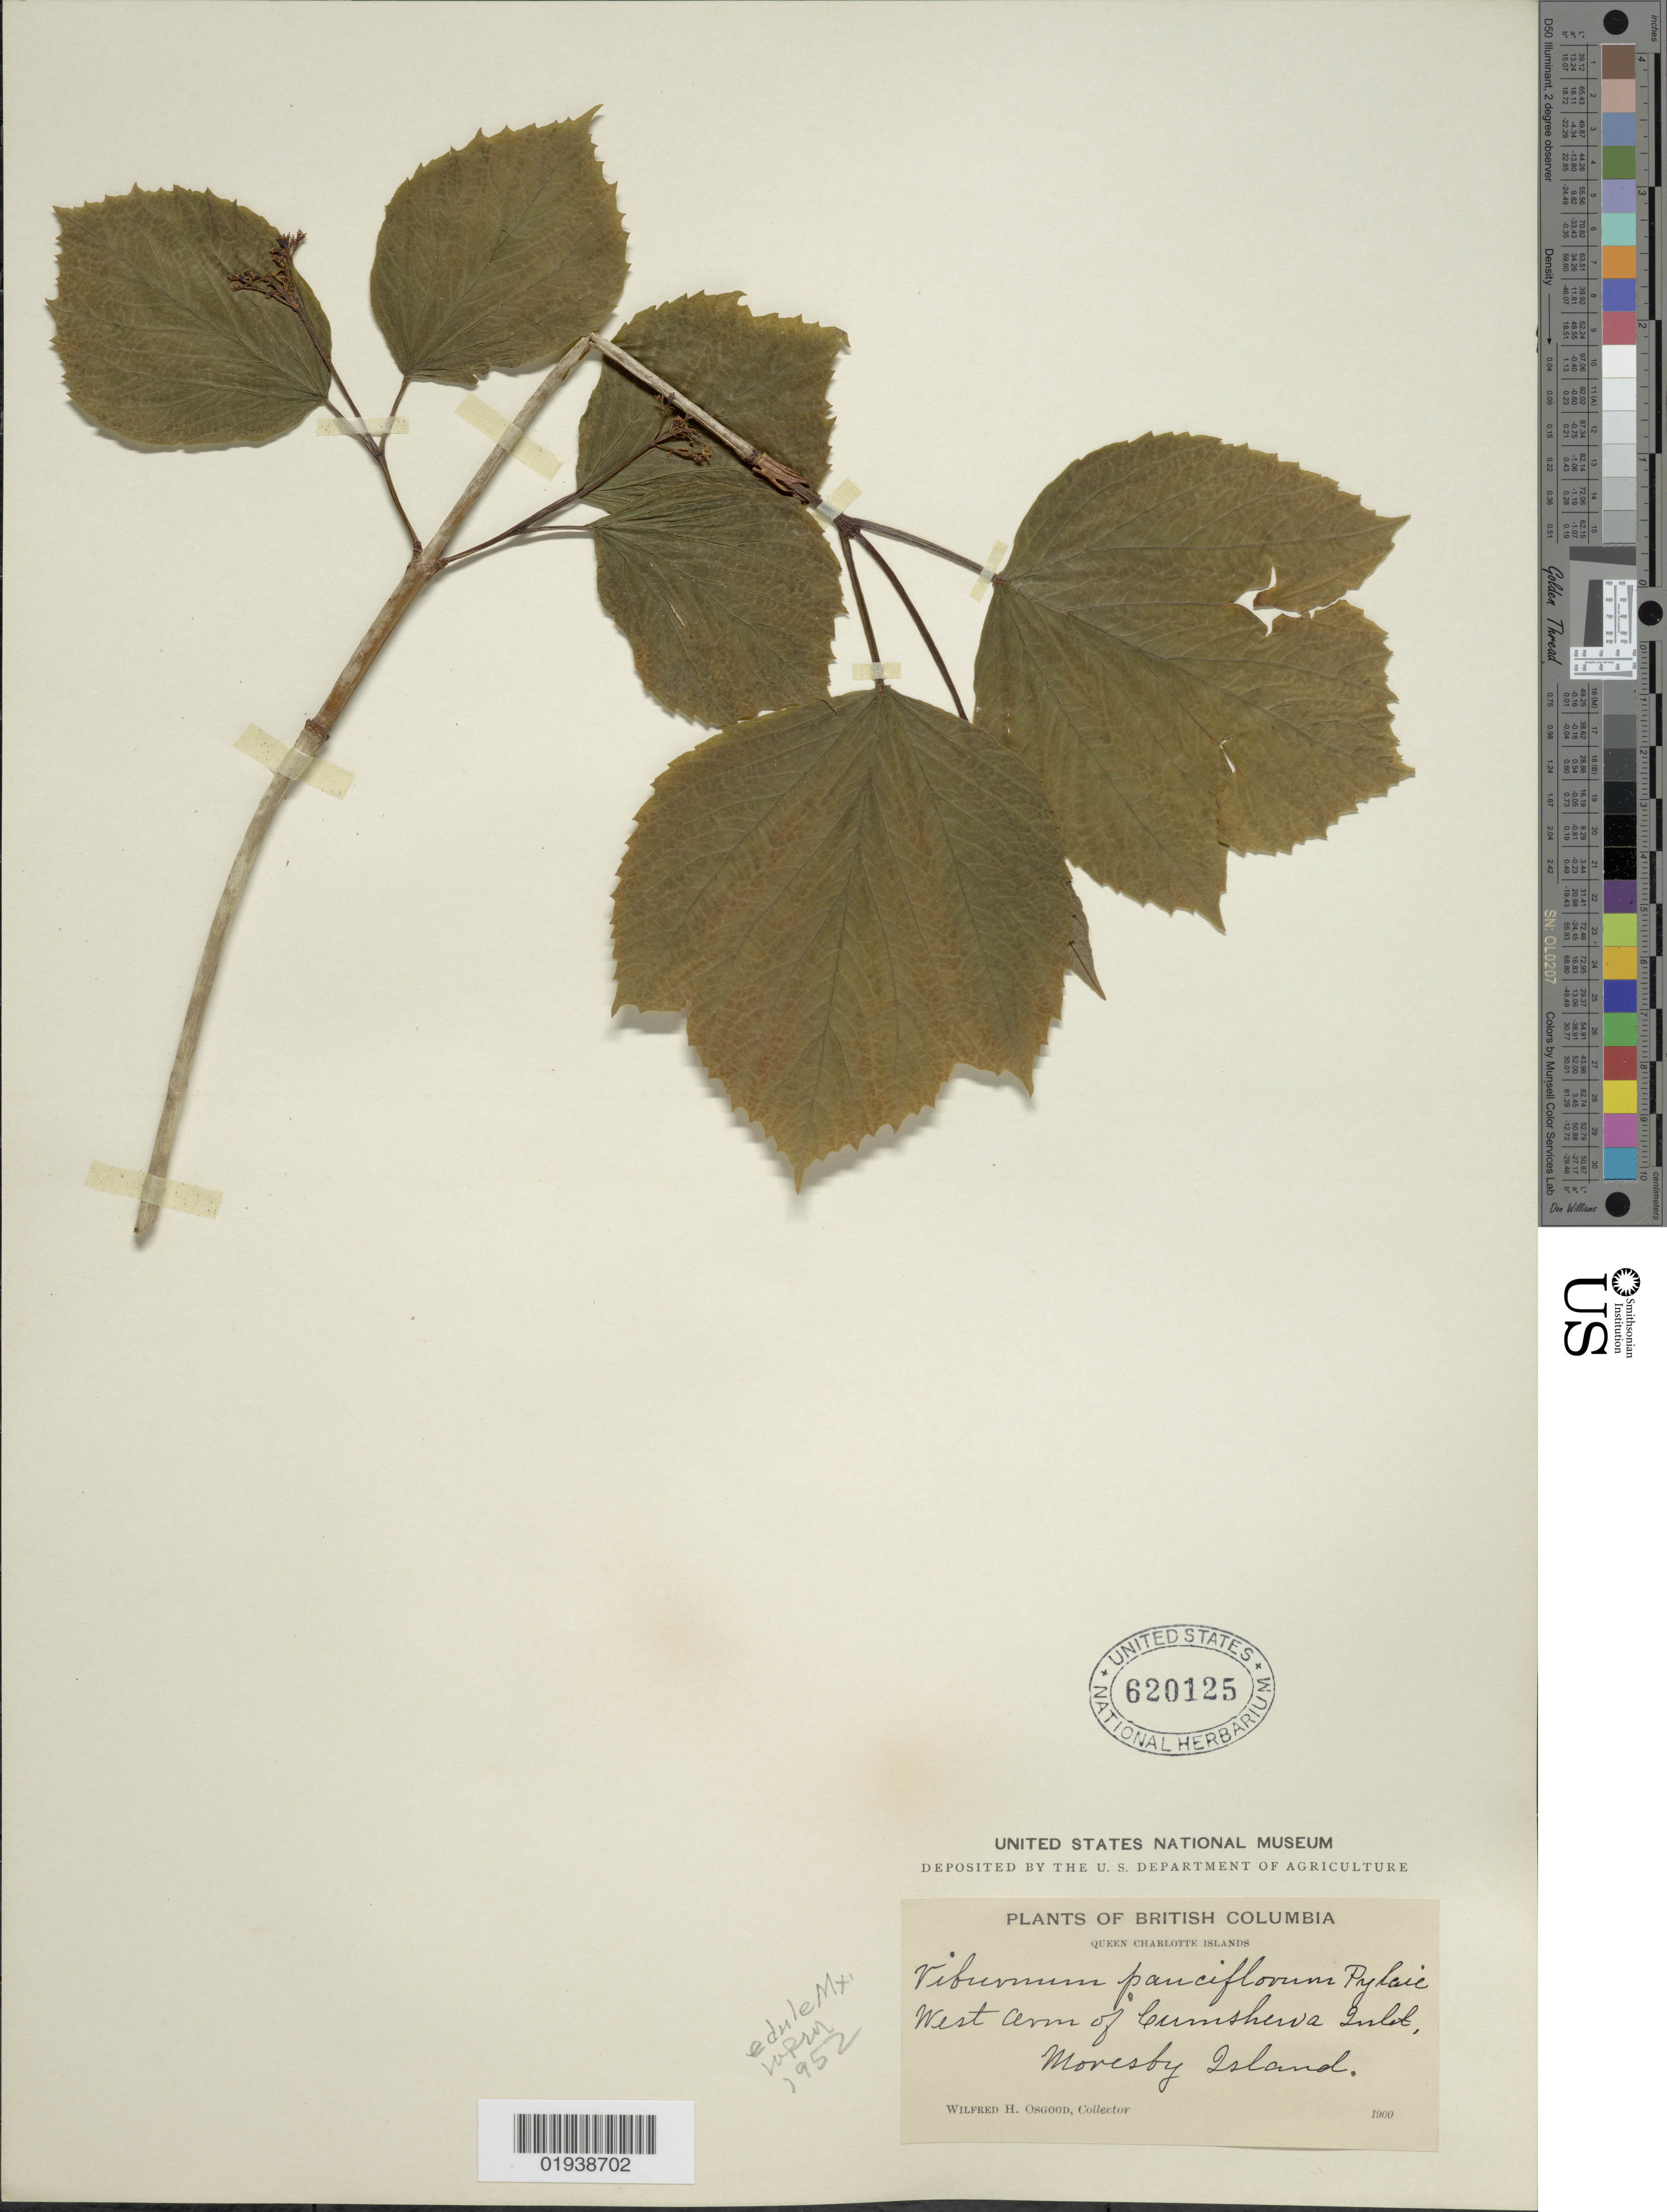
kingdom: Plantae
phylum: Tracheophyta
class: Magnoliopsida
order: Dipsacales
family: Viburnaceae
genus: Viburnum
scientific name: Viburnum edule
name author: (Michx.) Raf.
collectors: W. Osgood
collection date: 1900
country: Canada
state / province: British Columbia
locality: Queen Charlotte Islands. West Arm of Cumshewa Inlet, Moresby Island.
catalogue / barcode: US 620125